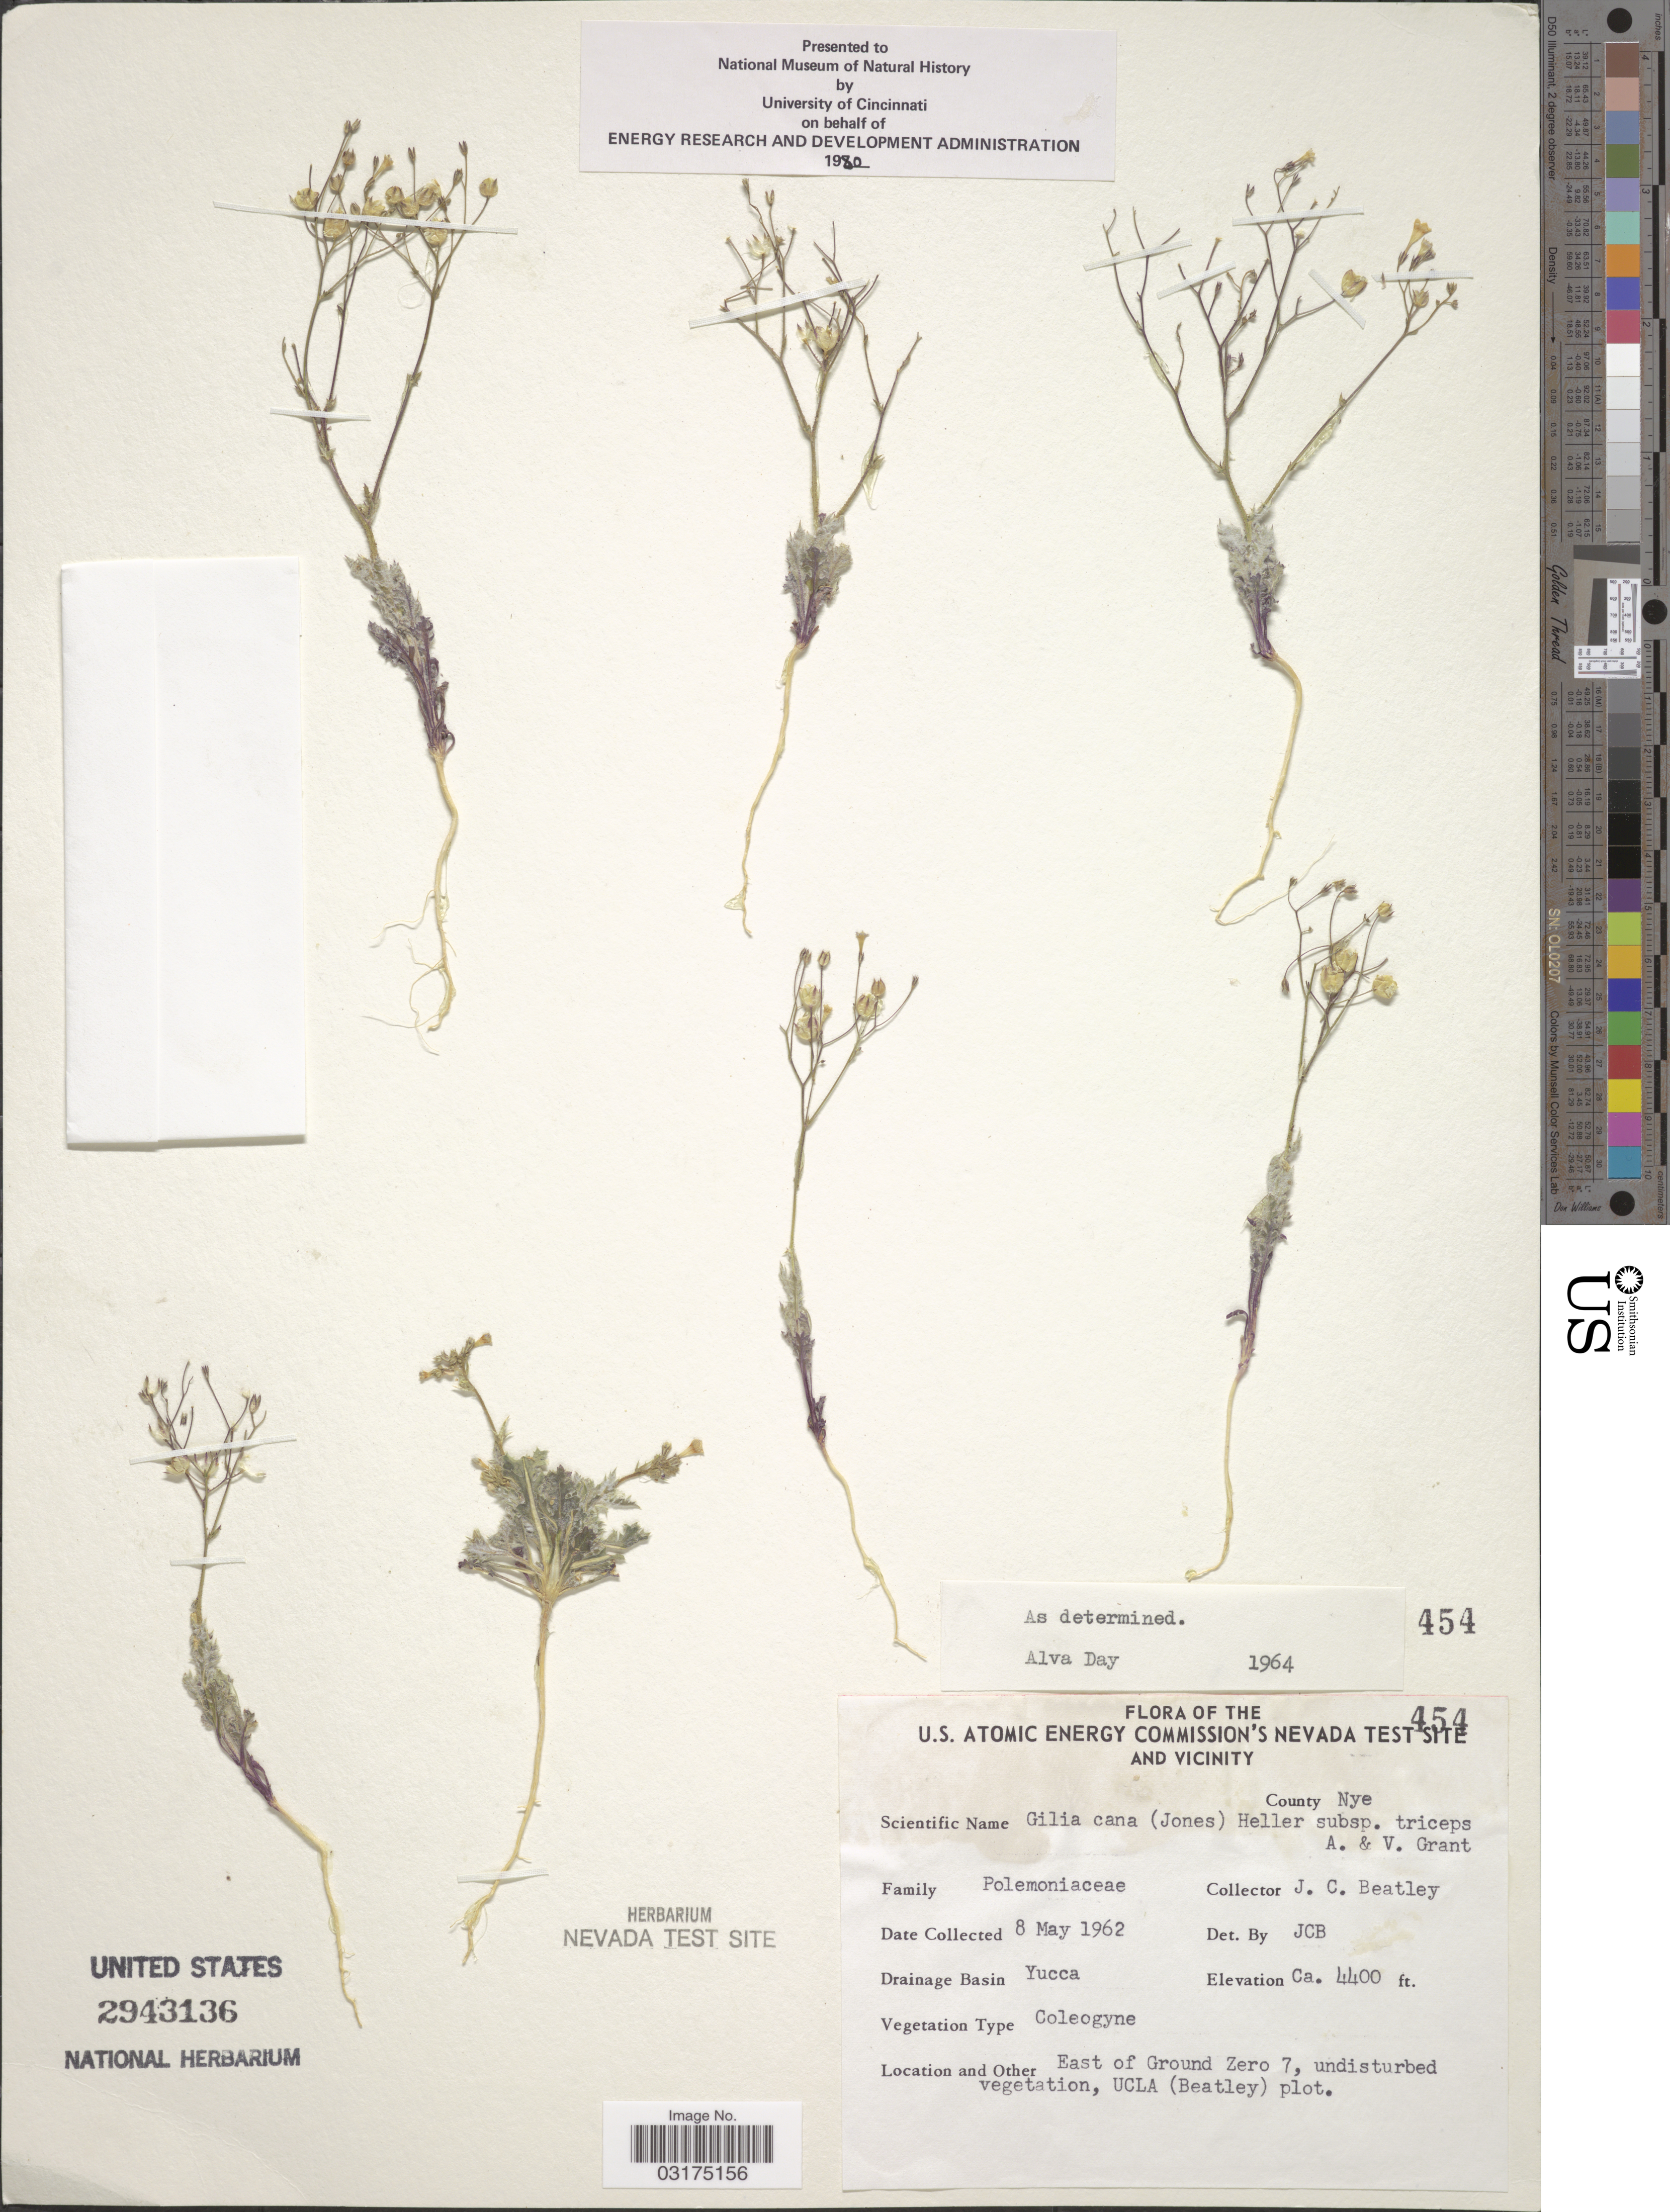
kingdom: Plantae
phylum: Tracheophyta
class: Magnoliopsida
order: Ericales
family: Polemoniaceae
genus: Gilia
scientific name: Gilia cana subsp. triceps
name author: (Brand) A.D. Grant & V.E. Grant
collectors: J. C. Beatley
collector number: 454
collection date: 1962-05-08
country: United States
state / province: Nevada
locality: U.S. Atomic Energy Commission's Nevada Test Site and Vicinity, County Nye, Drainage Basin Yucca, East of Ground Zero 7, undisturbed vegetation, UCLA (Beatley) plot.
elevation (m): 1341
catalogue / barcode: US 2943136